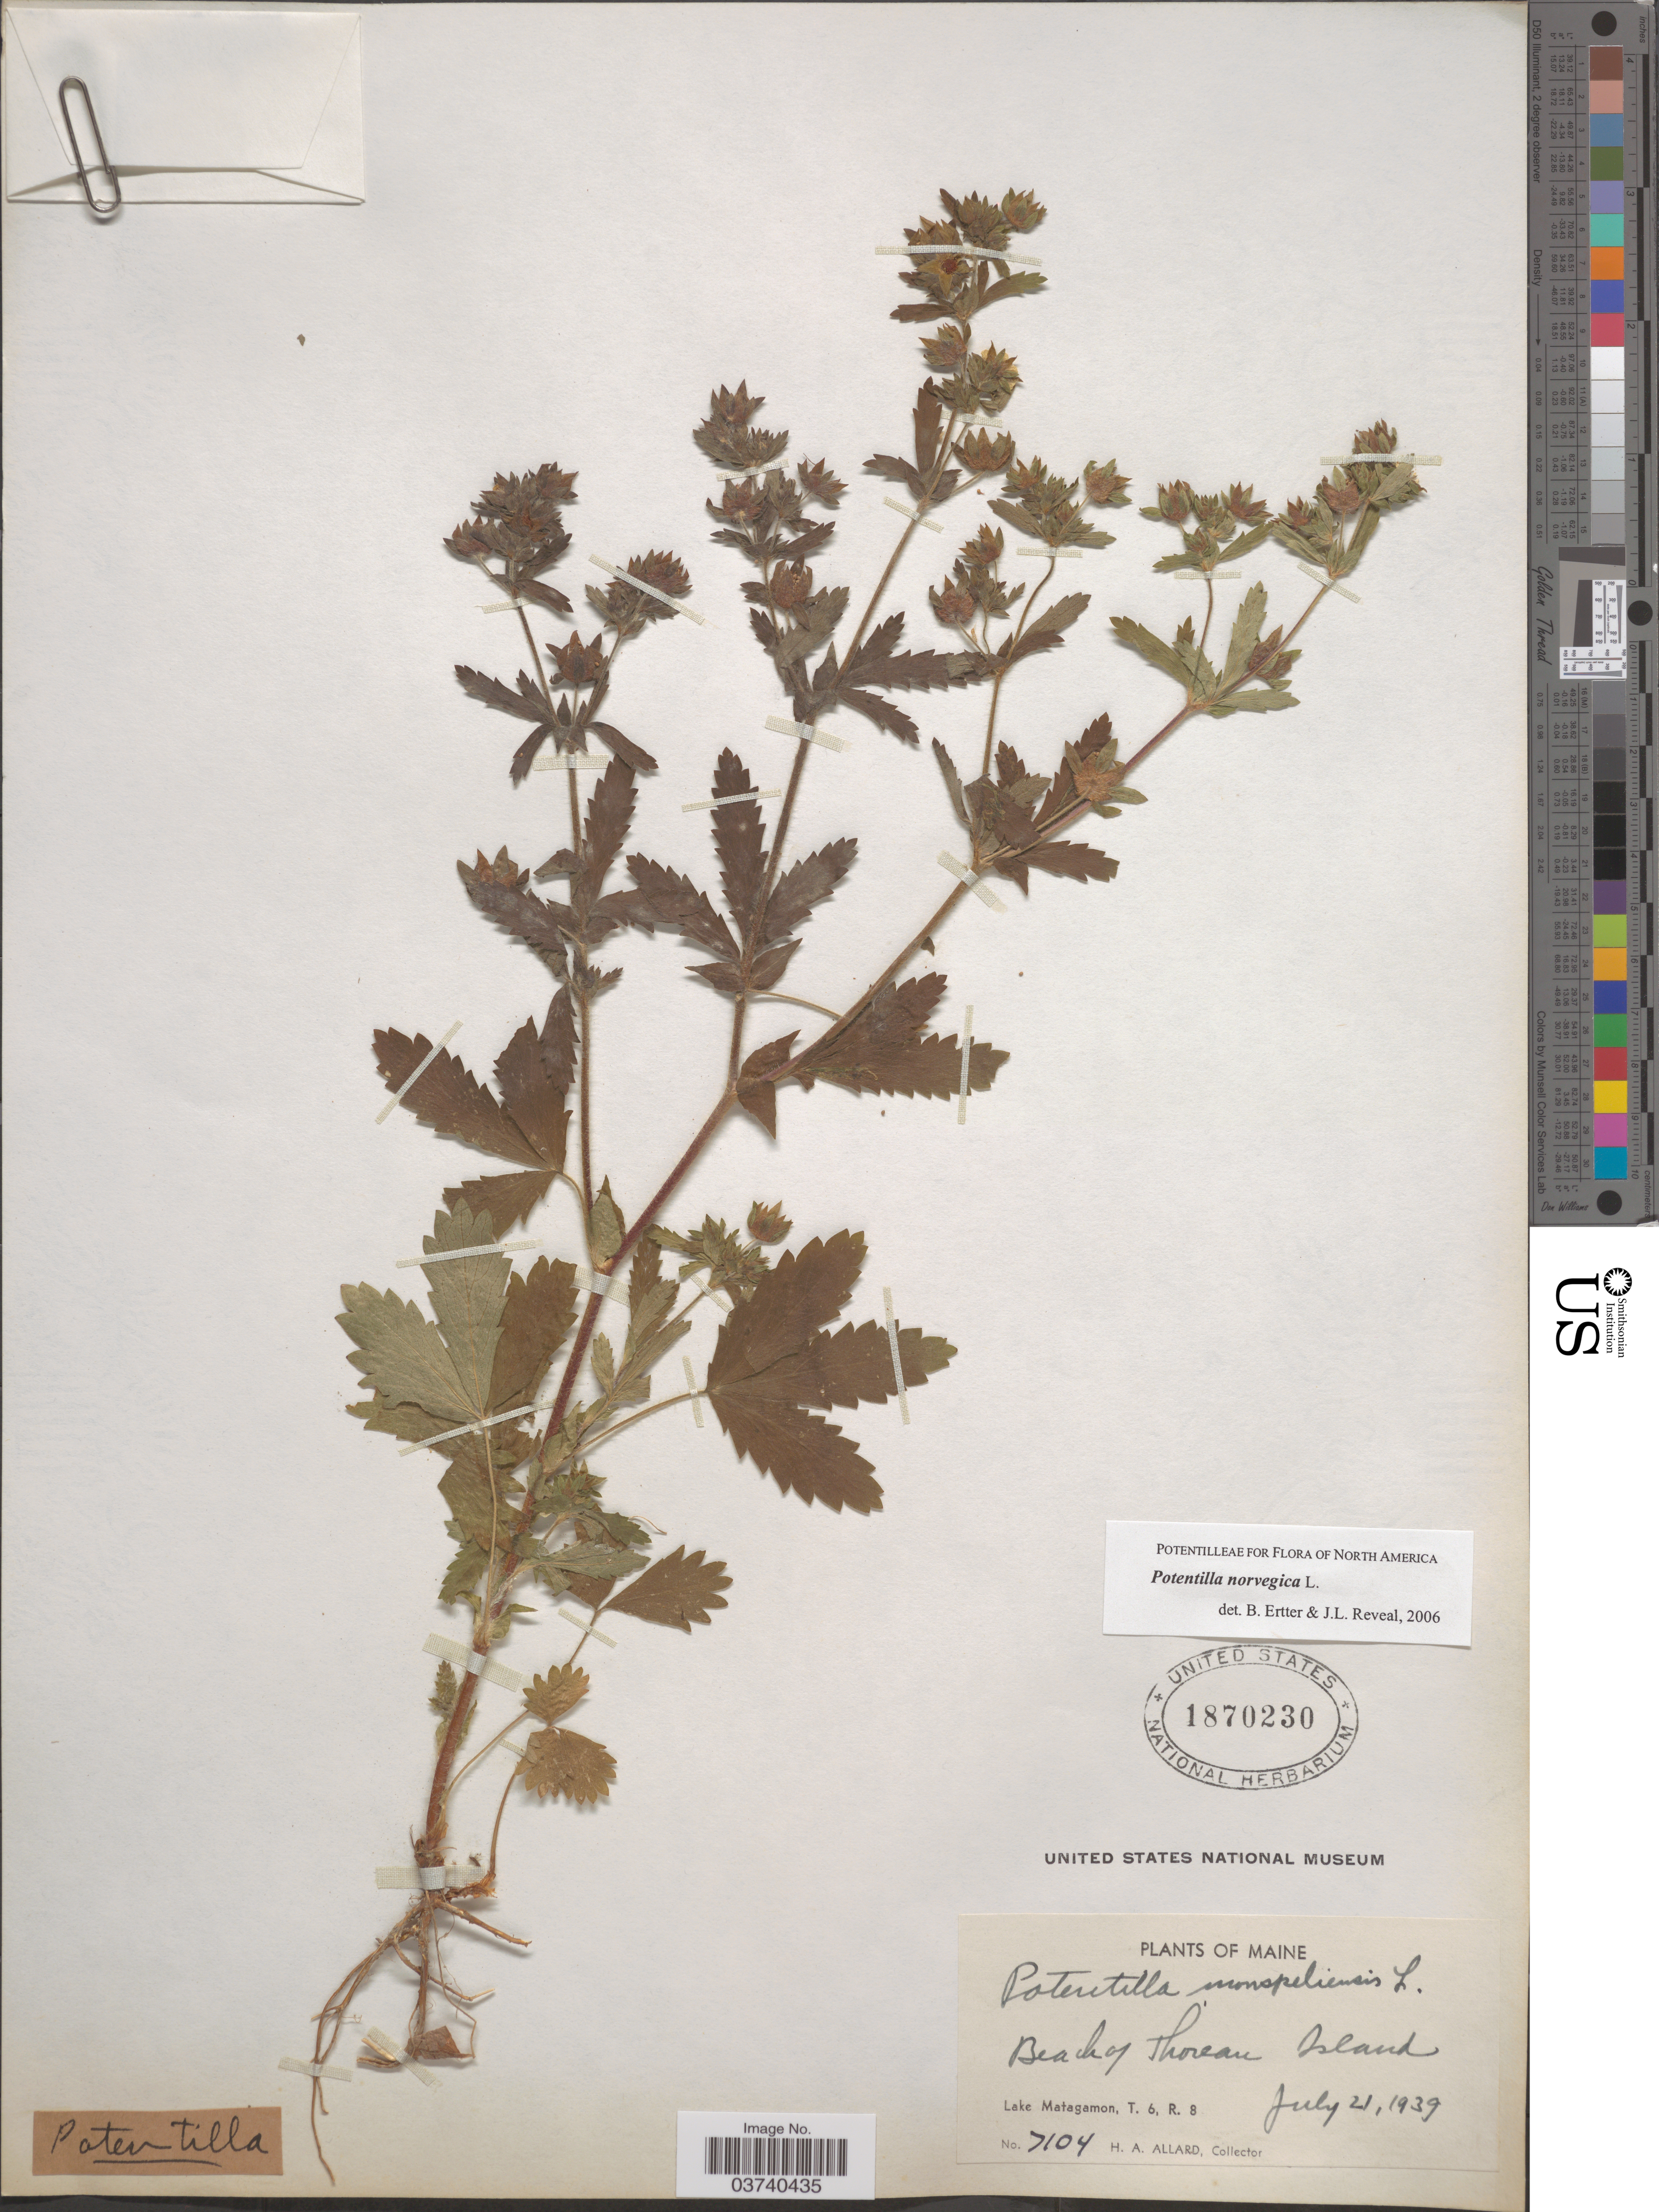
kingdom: Plantae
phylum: Tracheophyta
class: Magnoliopsida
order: Rosales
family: Rosaceae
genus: Potentilla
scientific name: Potentilla norvegica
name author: L.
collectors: H. A. Allard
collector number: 7104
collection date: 1939-07-21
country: United States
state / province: Maine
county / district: Piscataquis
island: Thoreau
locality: Beach of Thoreau Island. Lake Matagamon, T. 6, R. 8.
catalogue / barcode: US 1870230